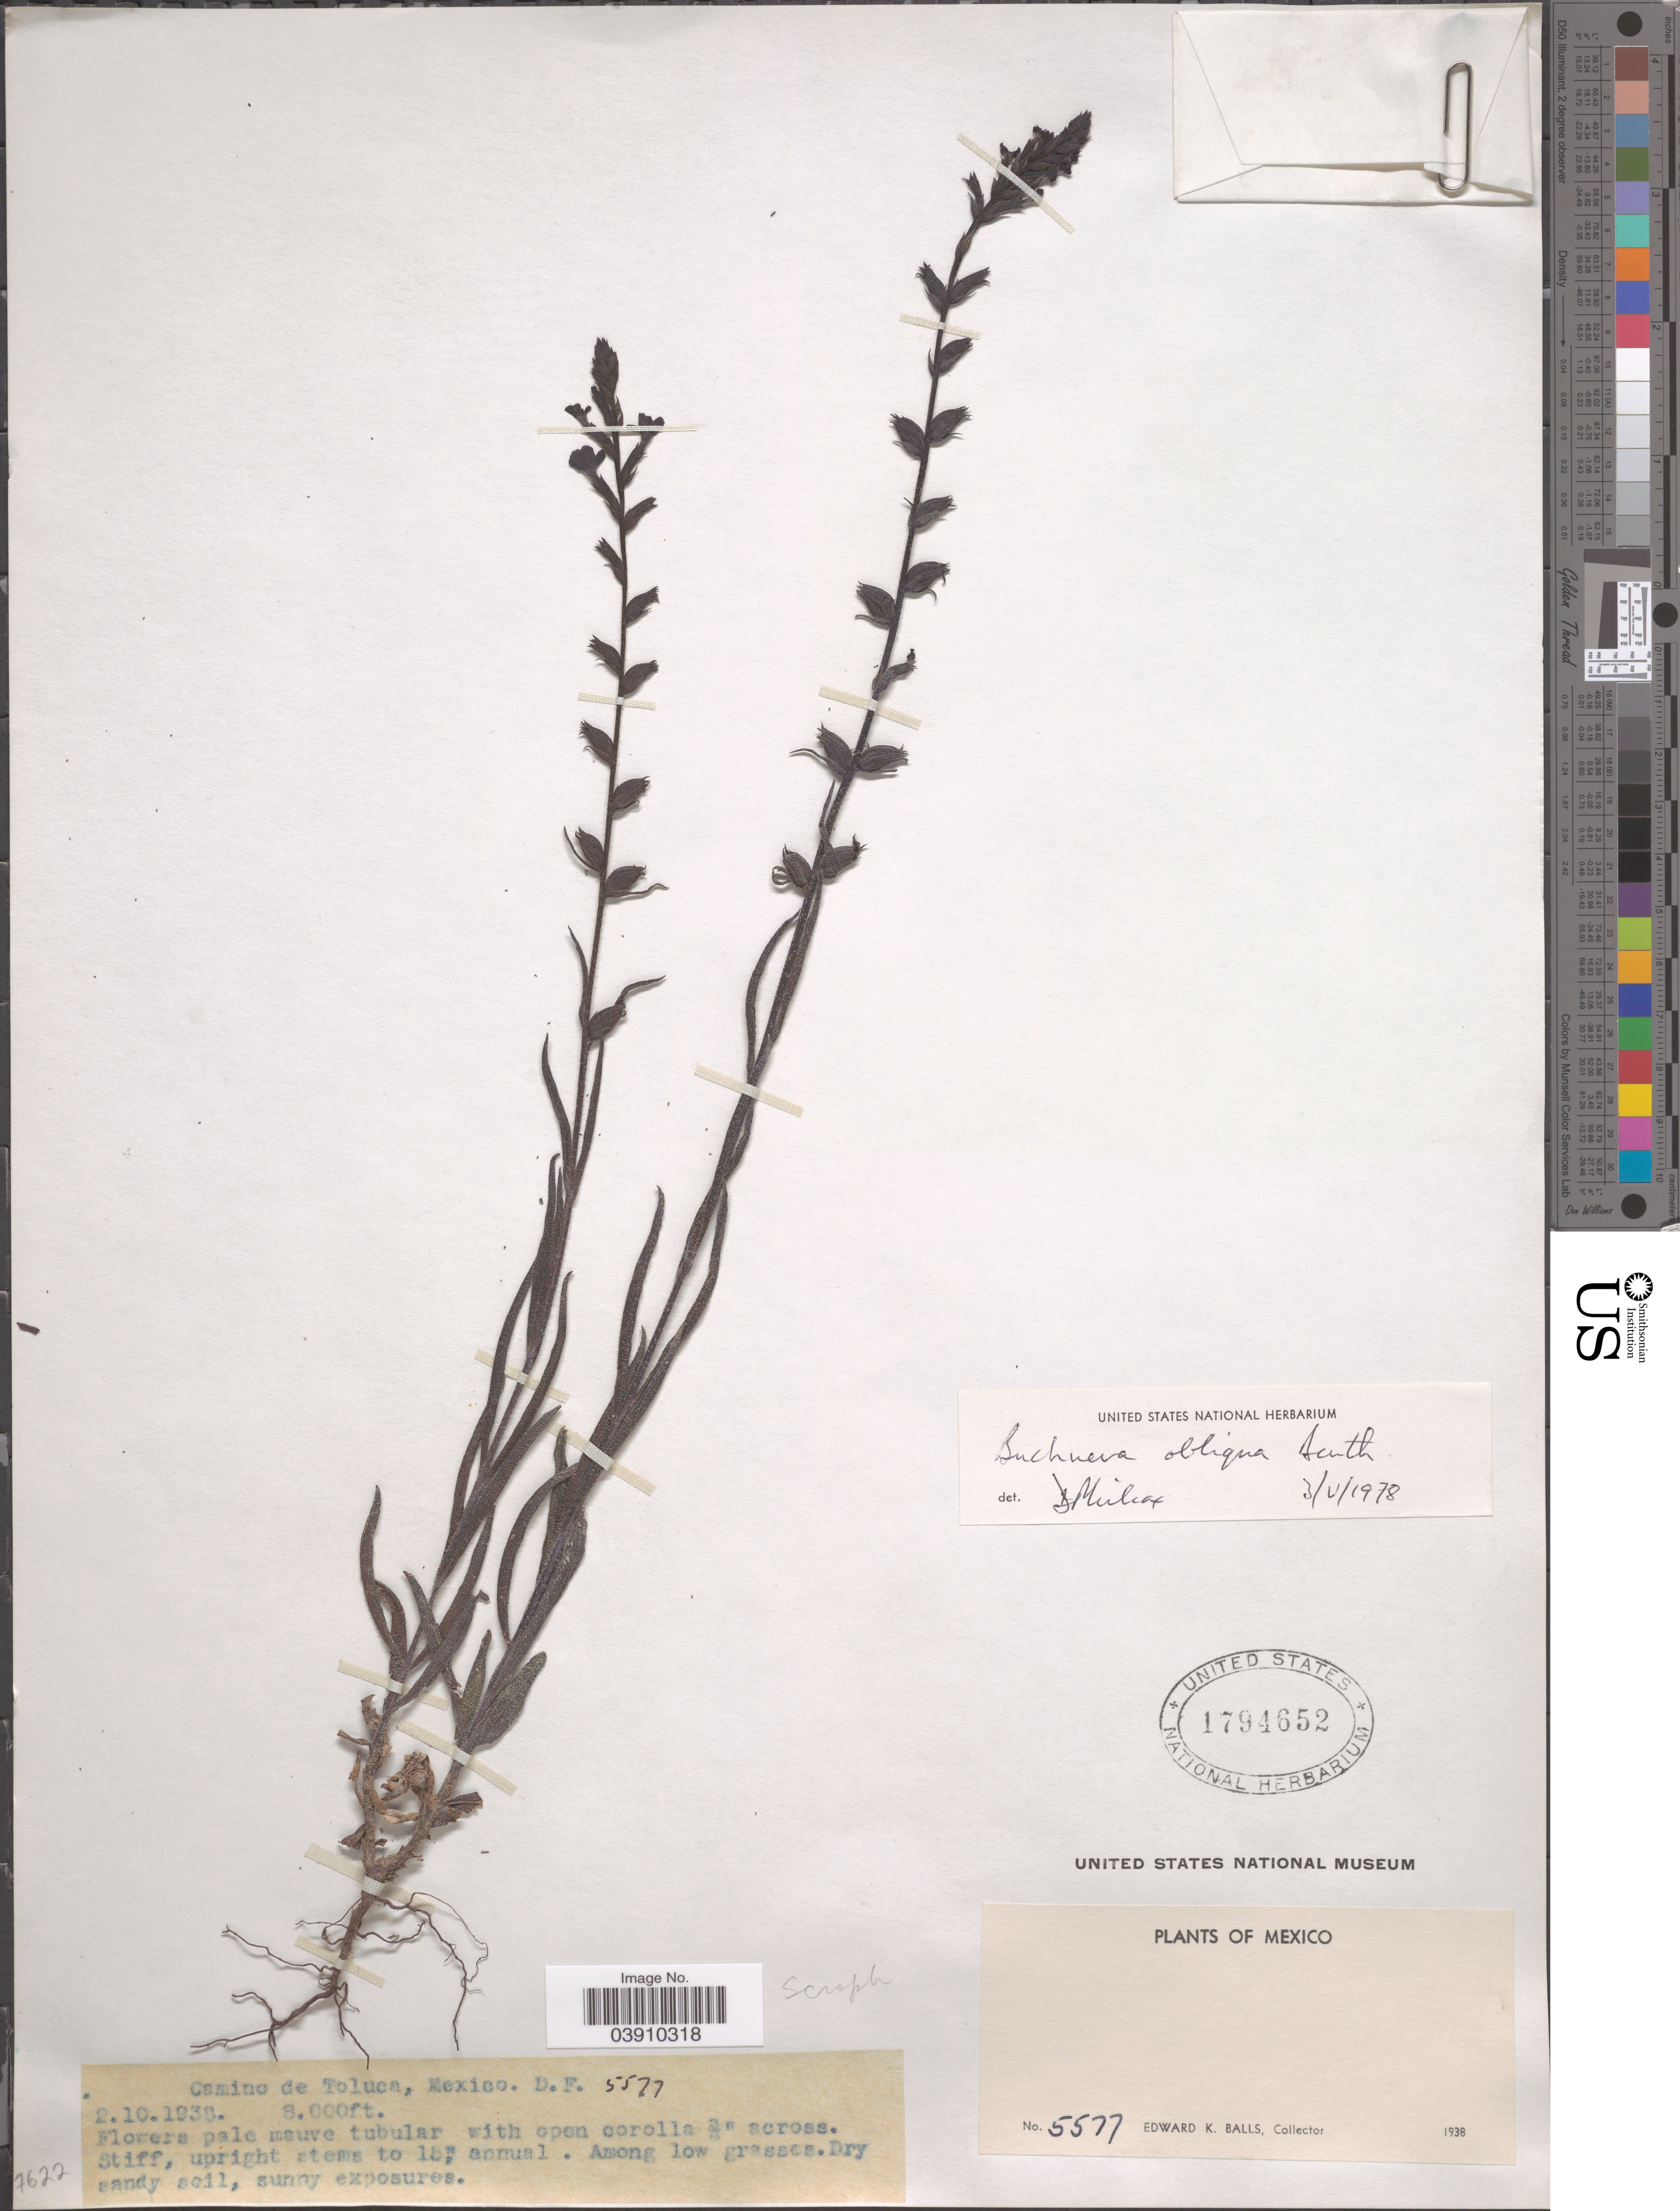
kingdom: Plantae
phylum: Tracheophyta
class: Magnoliopsida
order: Lamiales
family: Orobanchaceae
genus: Buchnera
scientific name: Buchnera obliqua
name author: Benth.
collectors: E. K. Balls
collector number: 5577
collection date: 1938-10-02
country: Mexico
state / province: Distrito Federal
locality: Camino de Toluca.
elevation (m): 2438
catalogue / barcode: US 1794652